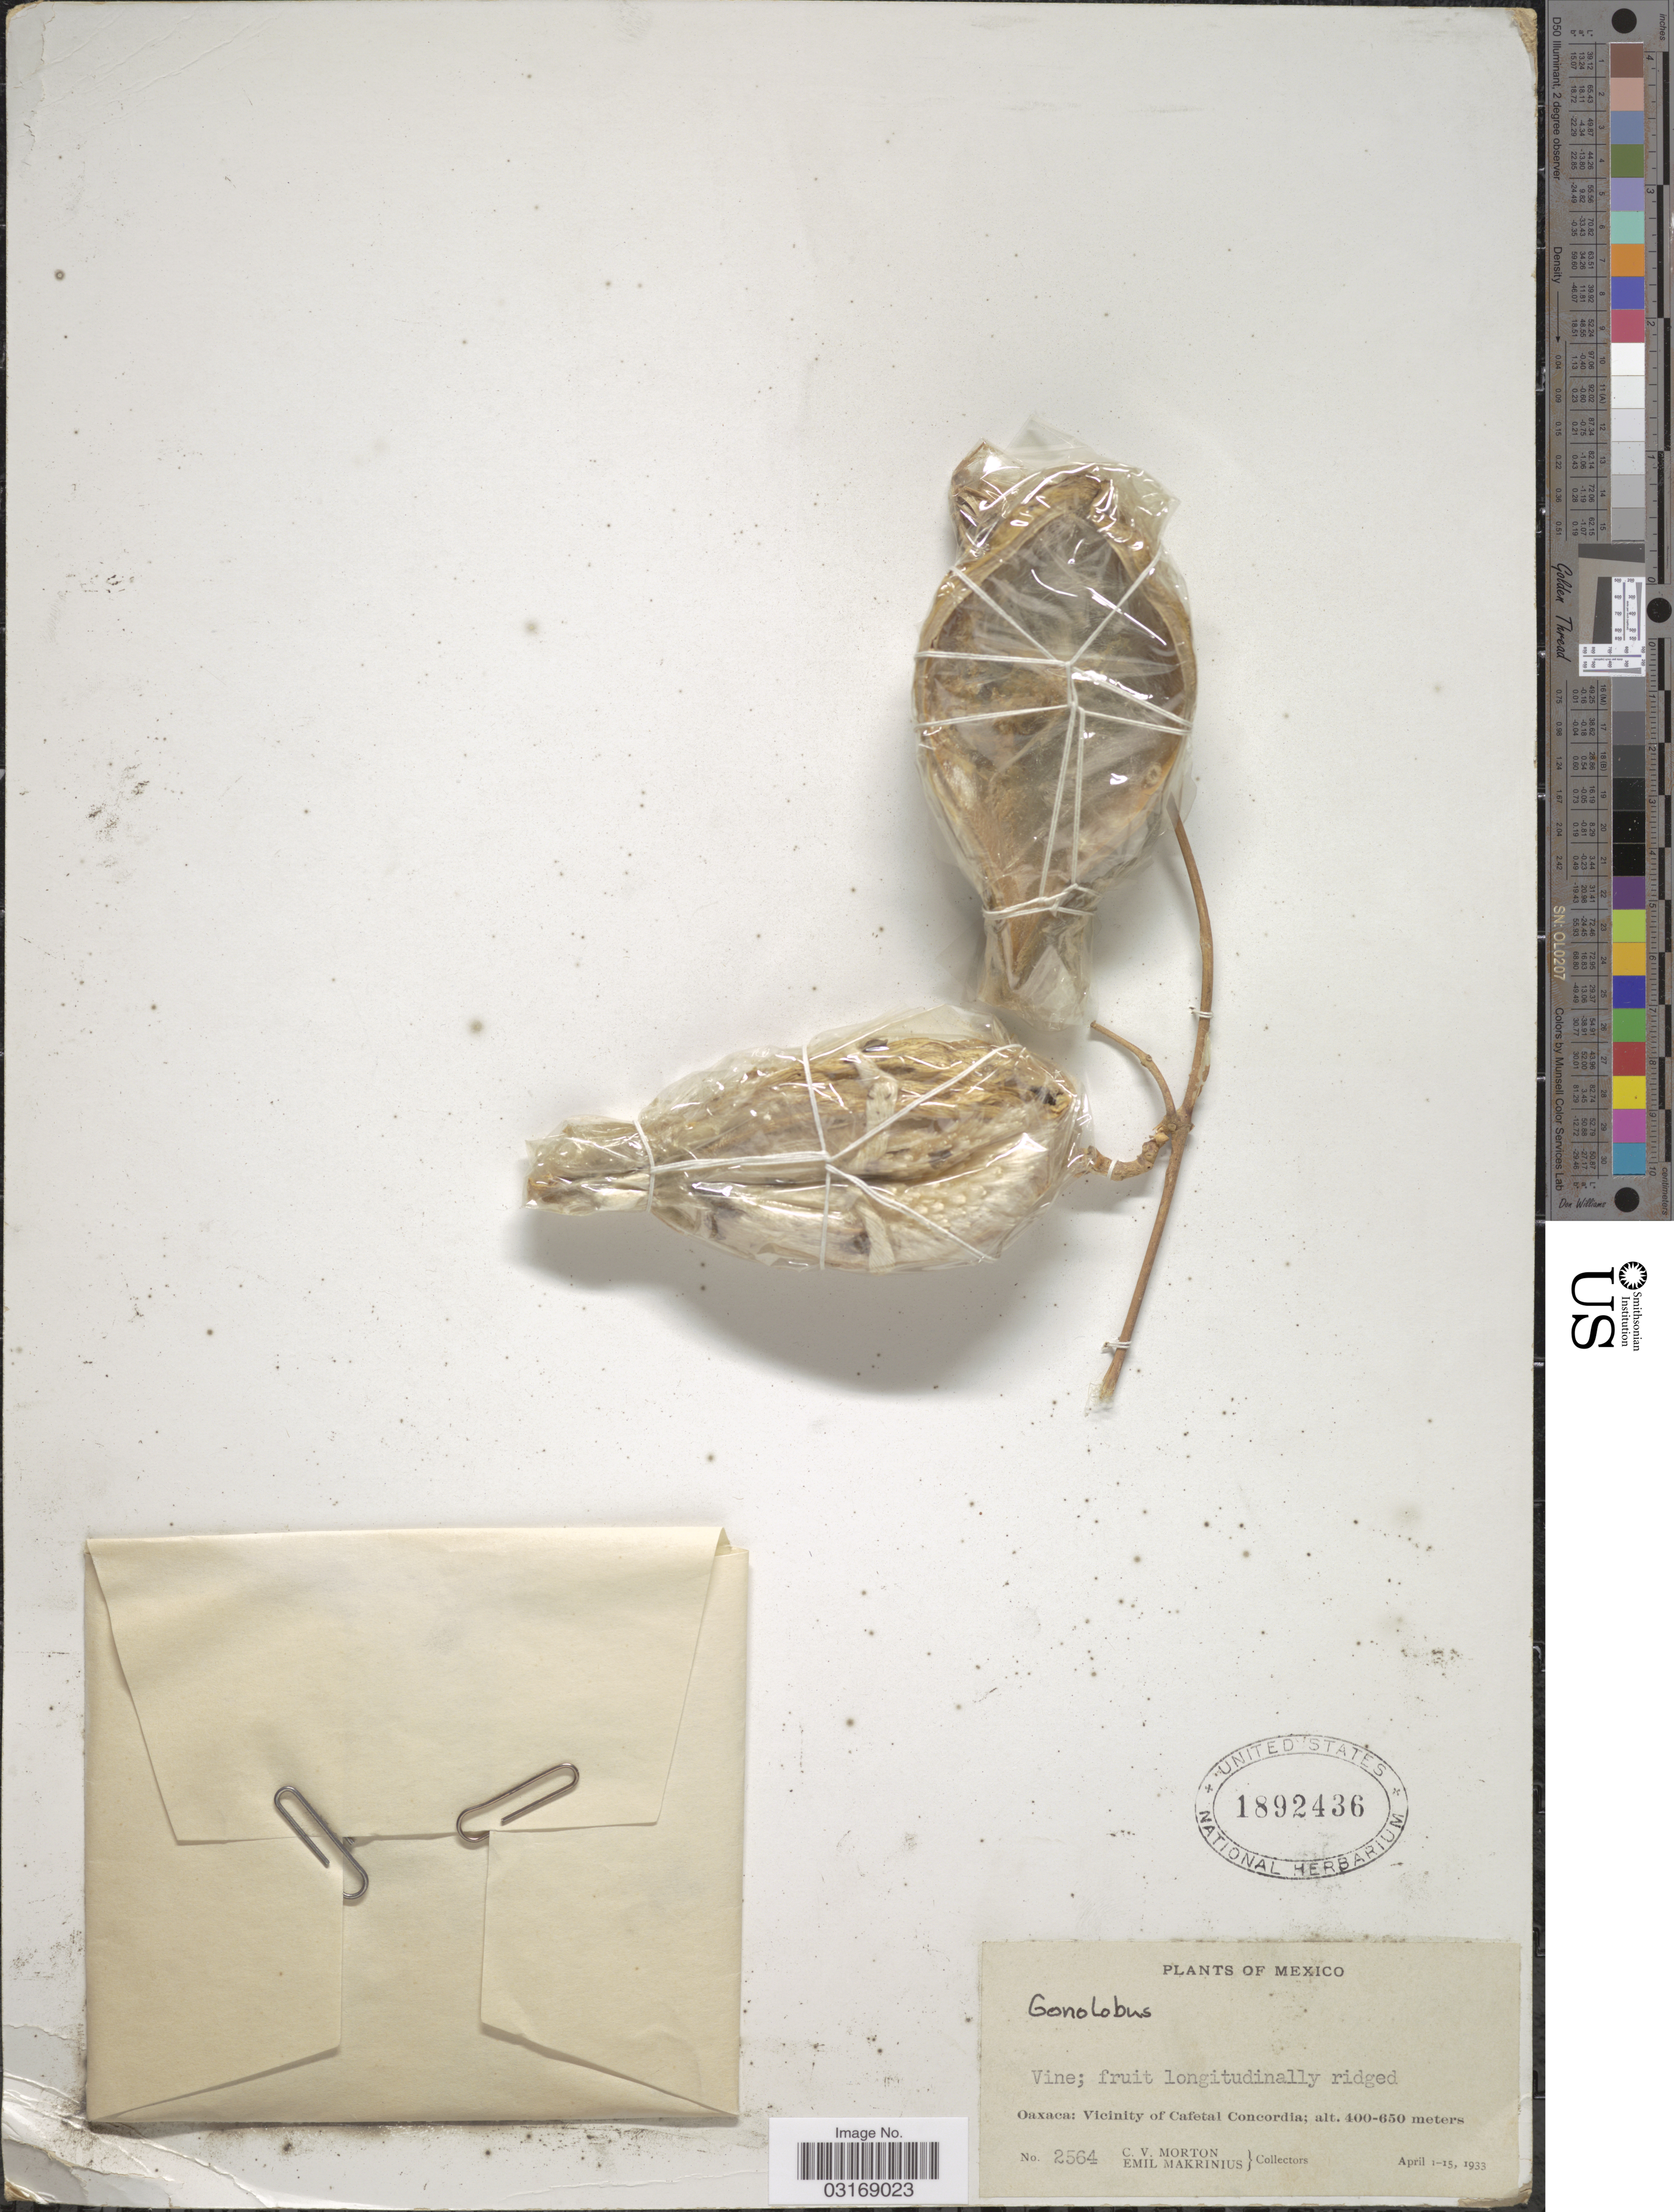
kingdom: Plantae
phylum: Tracheophyta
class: Magnoliopsida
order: Gentianales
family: Apocynaceae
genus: Gonolobus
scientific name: Gonolobus sp.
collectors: C. V. Morton & E. Makrinius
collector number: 2564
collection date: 1933-04-01/1933-04-15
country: Mexico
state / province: Oaxaca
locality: Vicinity of Cafetal Concordia.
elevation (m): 400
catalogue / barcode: US 1892436